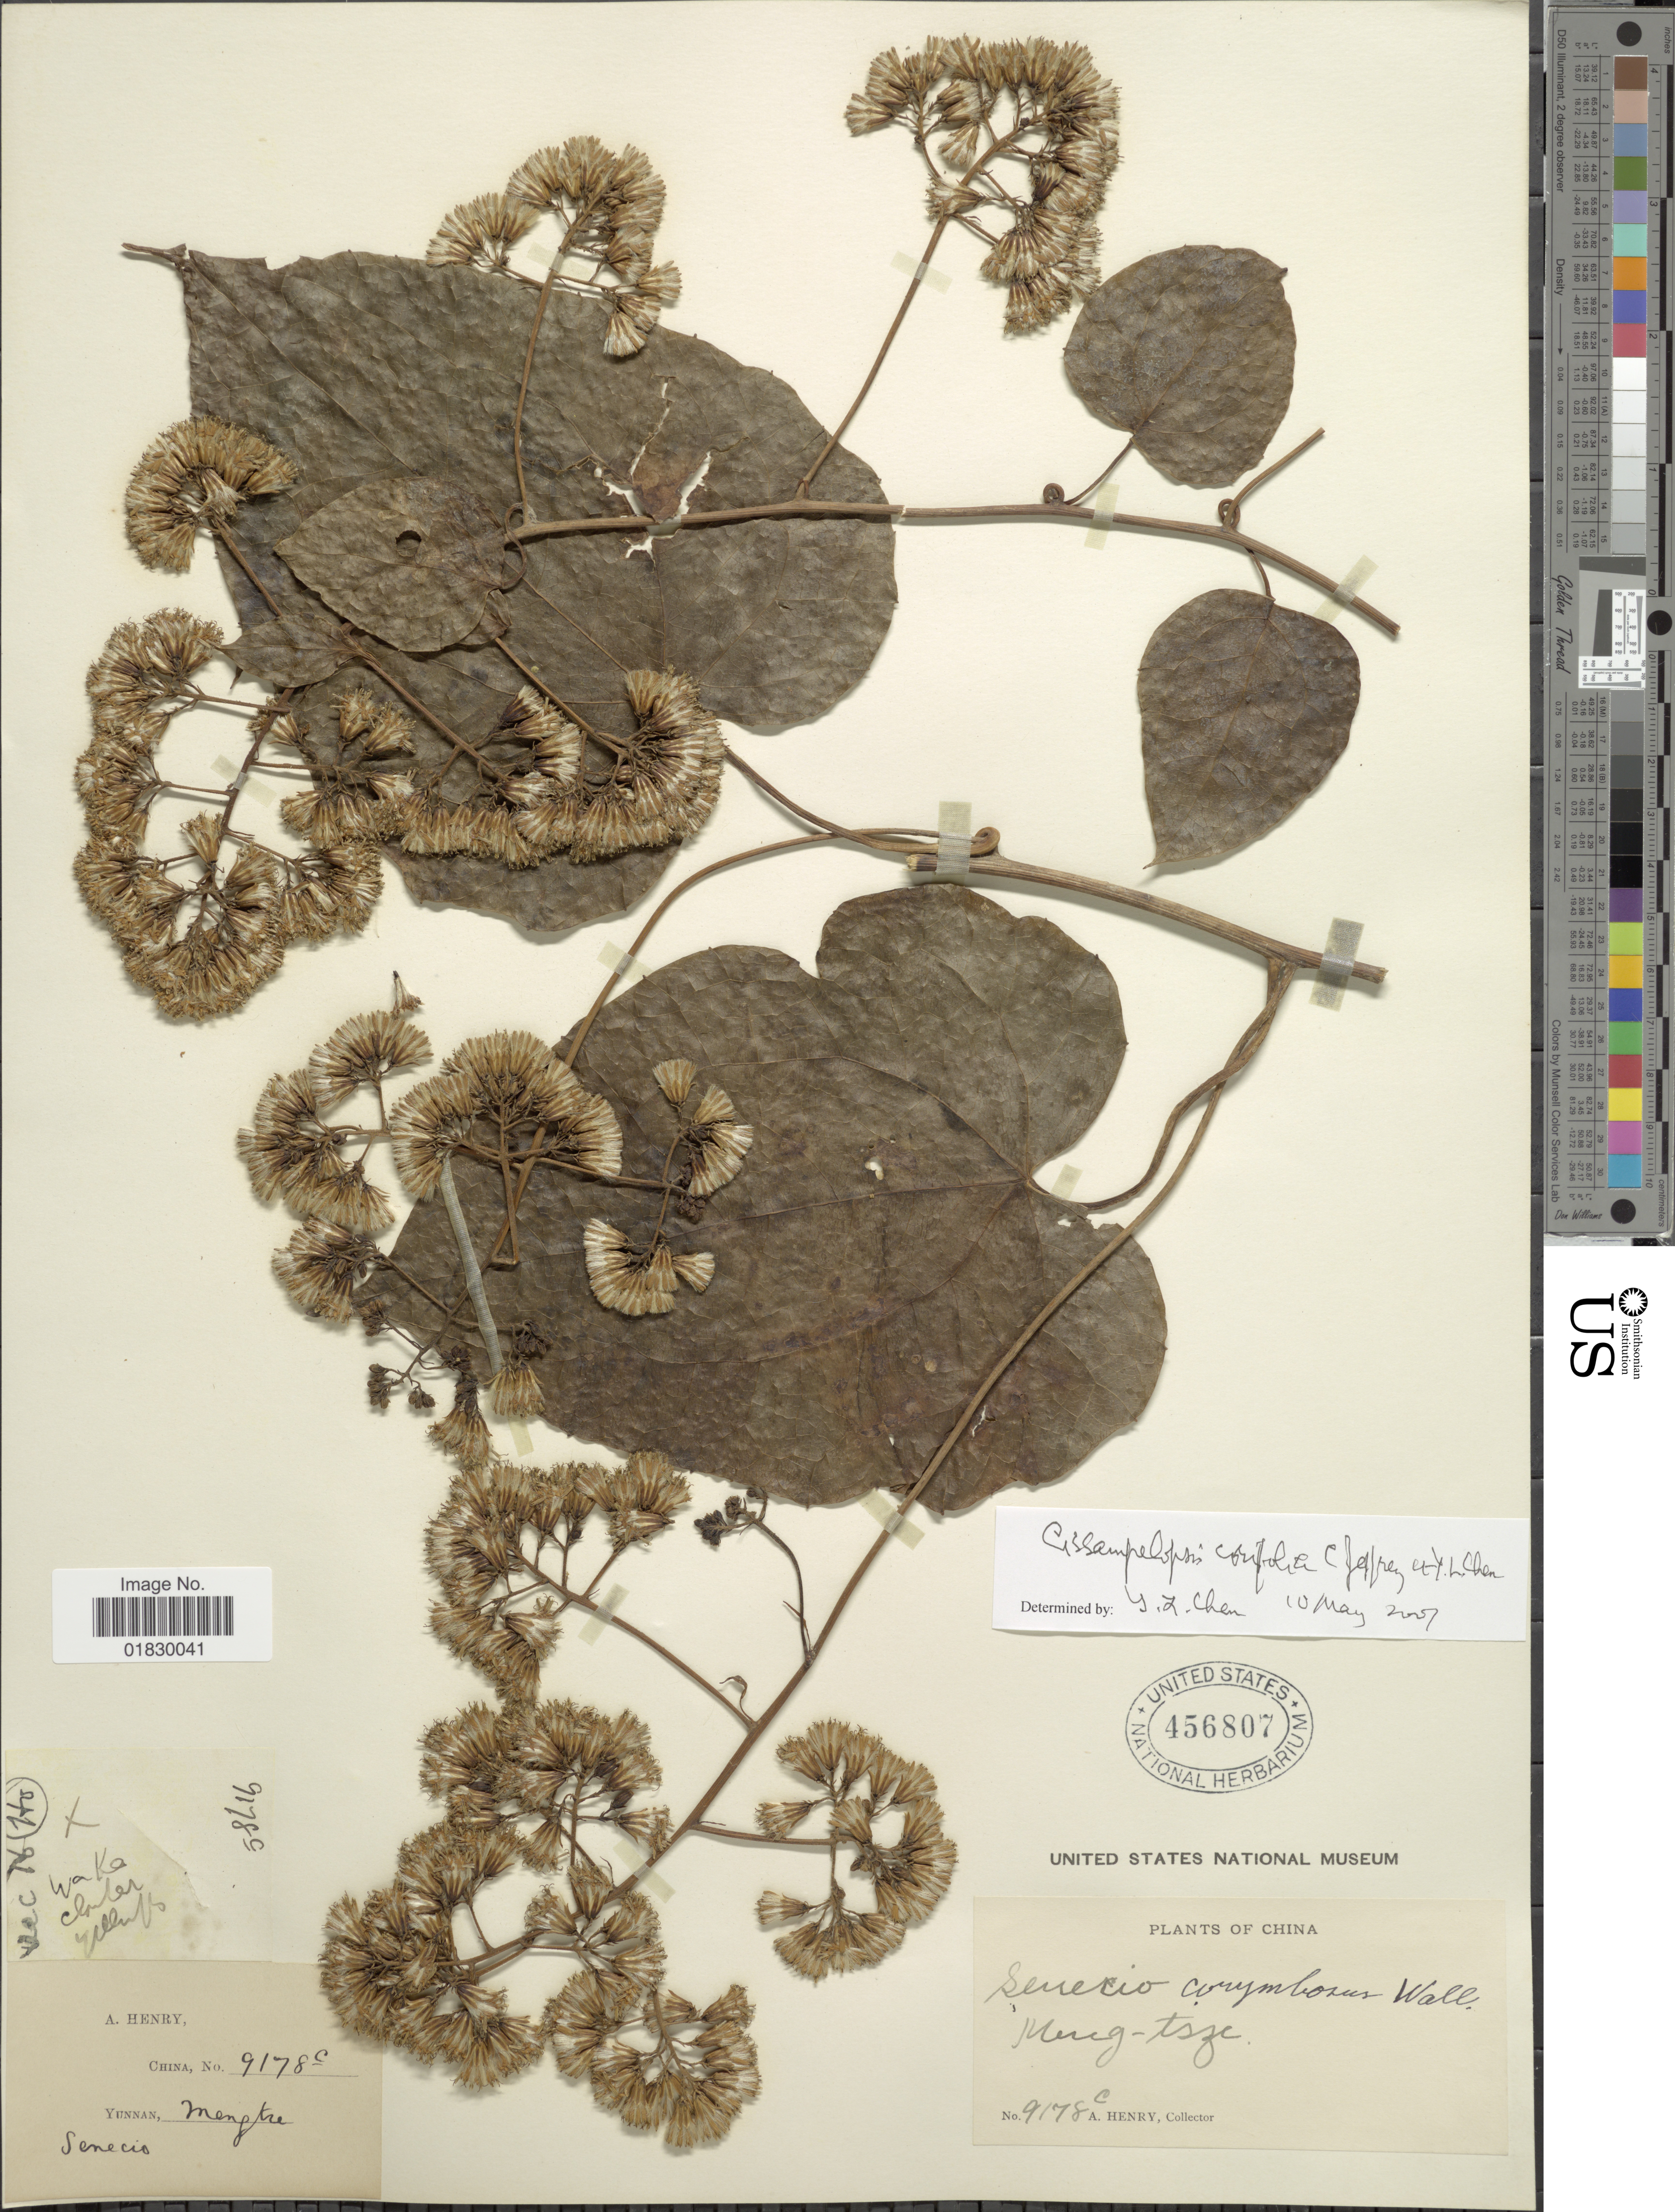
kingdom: Plantae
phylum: Tracheophyta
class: Magnoliopsida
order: Asterales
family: Asteraceae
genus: Cissampelopsis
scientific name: Cissampelopsis corifolia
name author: C. Jeffrey & Y.L. Chen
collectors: A. Henry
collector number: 9178 C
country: China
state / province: Yunnan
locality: Yunnan, Mengtze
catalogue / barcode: US 456807